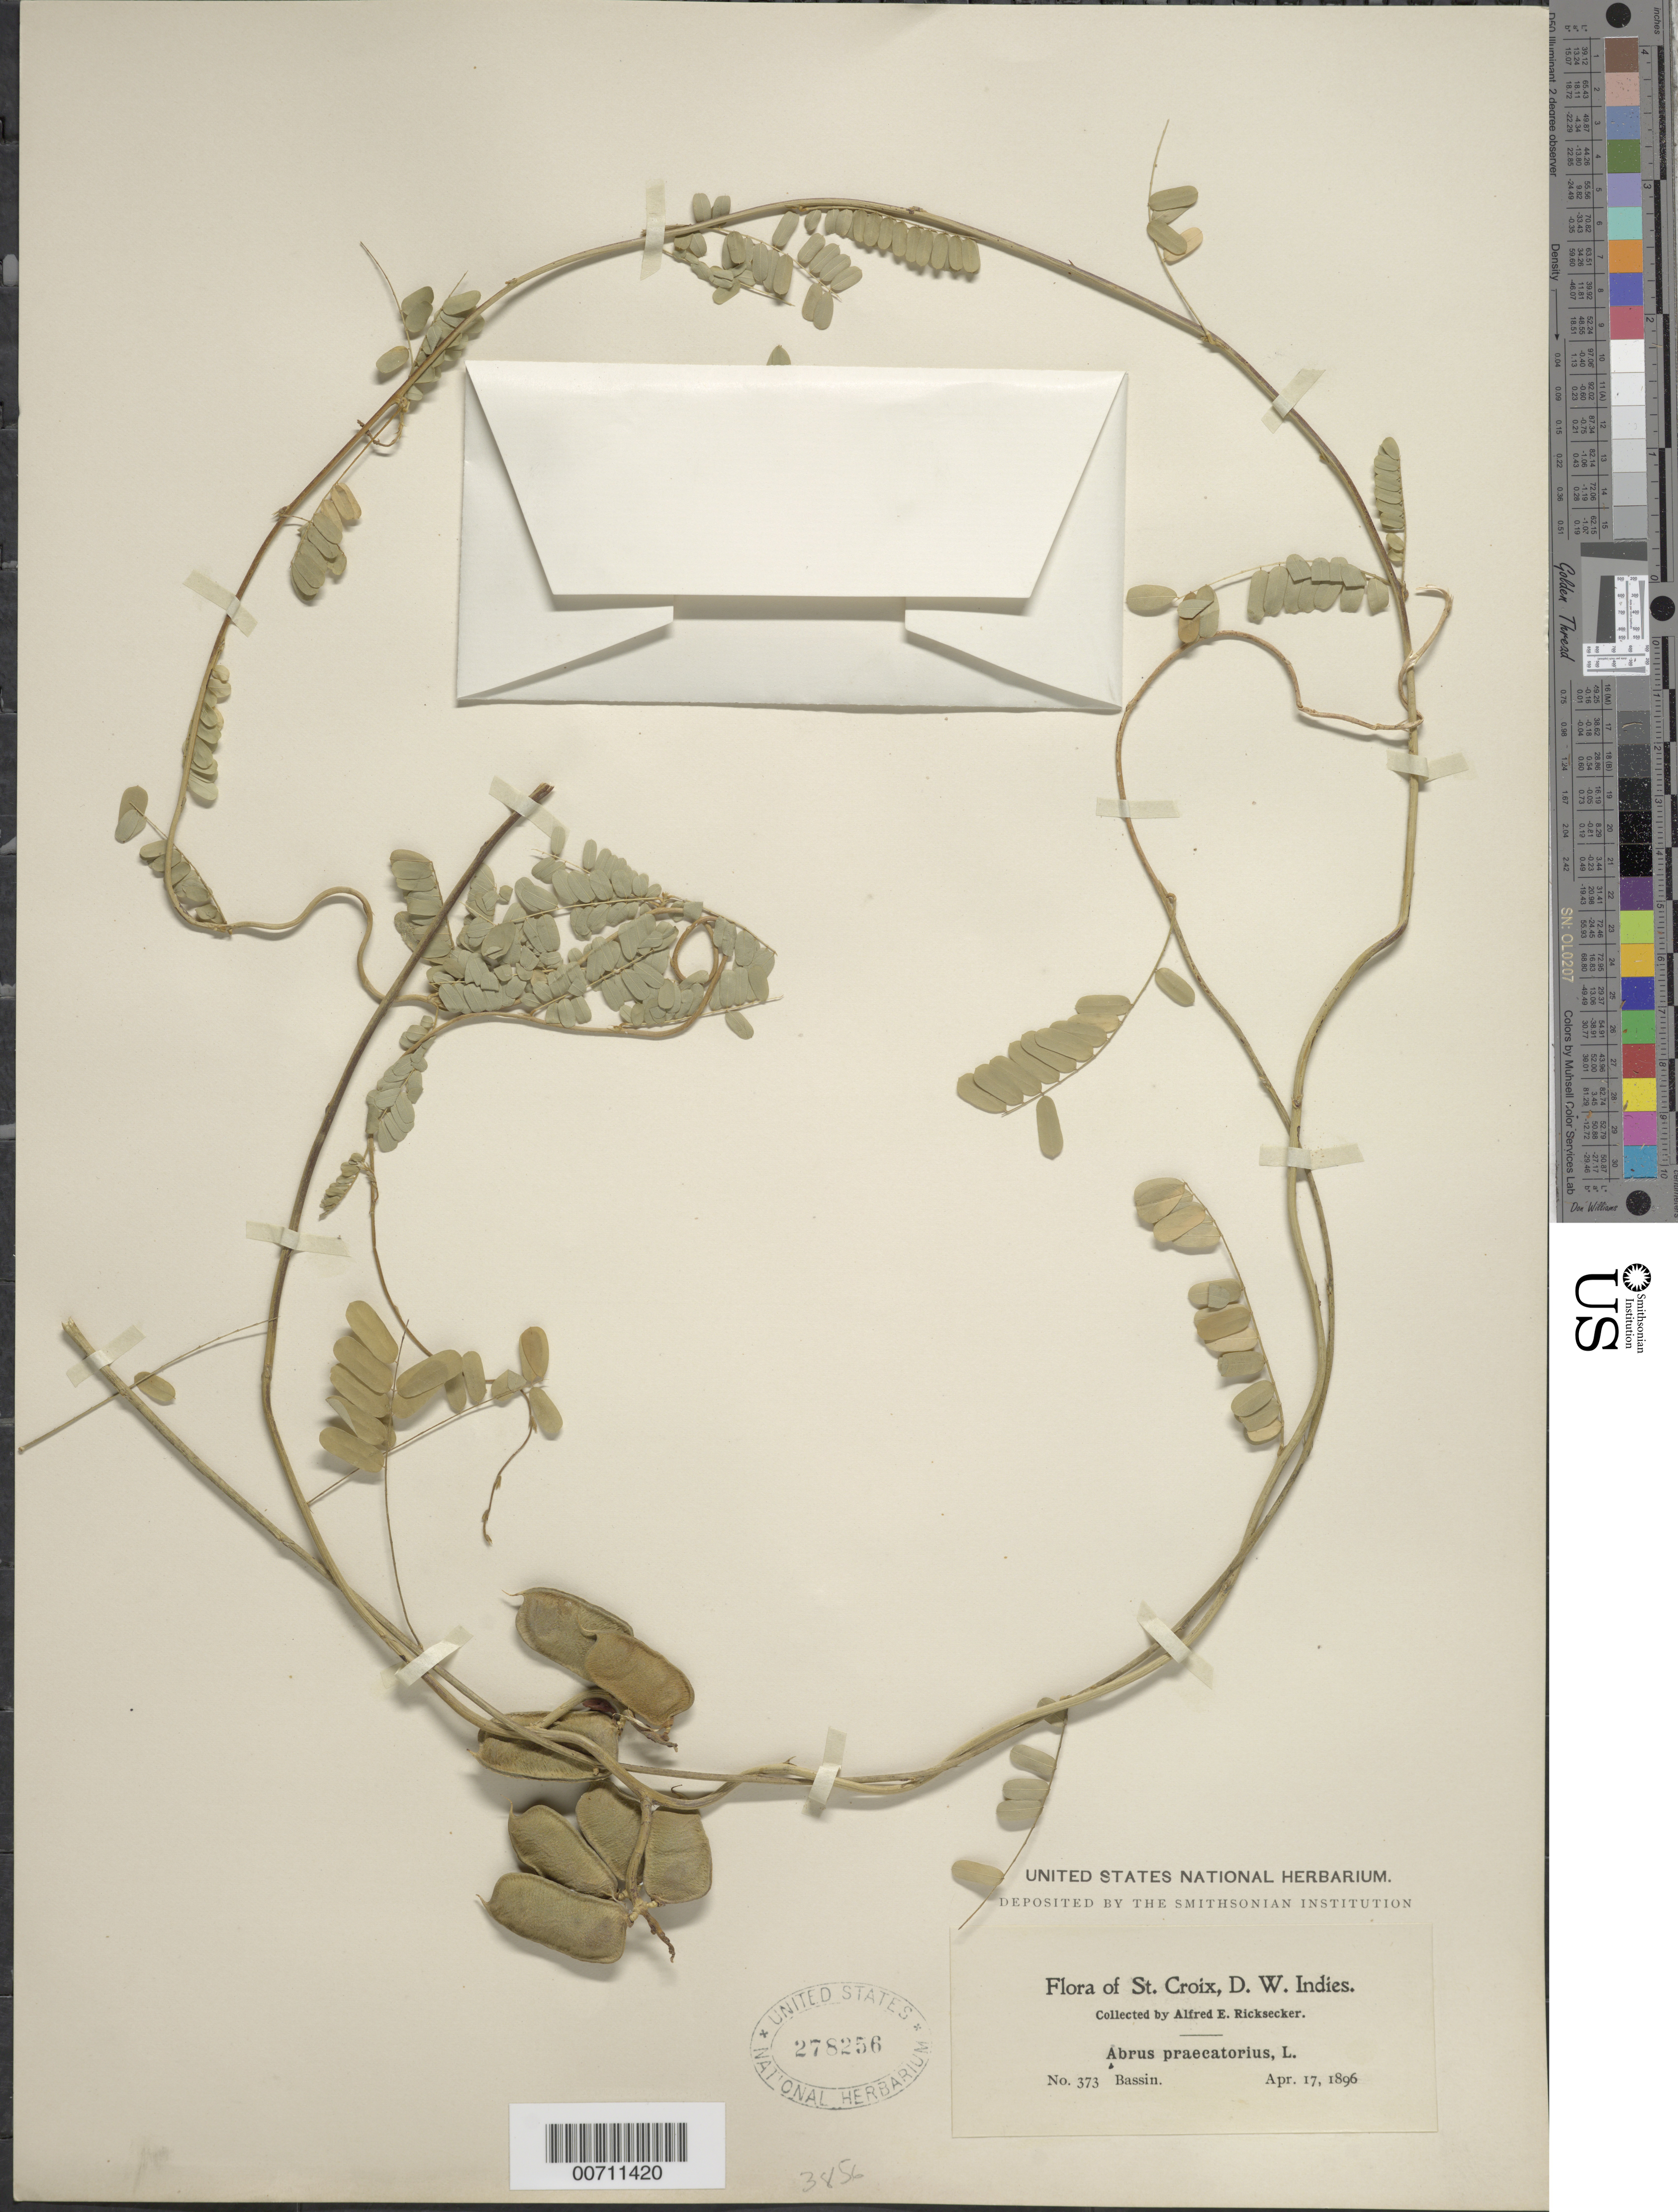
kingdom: Plantae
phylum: Tracheophyta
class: Magnoliopsida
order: Fabales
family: Fabaceae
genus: Abrus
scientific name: Abrus precatorius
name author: L.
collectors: A. E. Ricksecker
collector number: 373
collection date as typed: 17 Apr 1896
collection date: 1896-04-17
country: U.S. Virgin Islands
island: St. Croix Island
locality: Bassin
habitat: Bassin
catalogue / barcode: US 278256